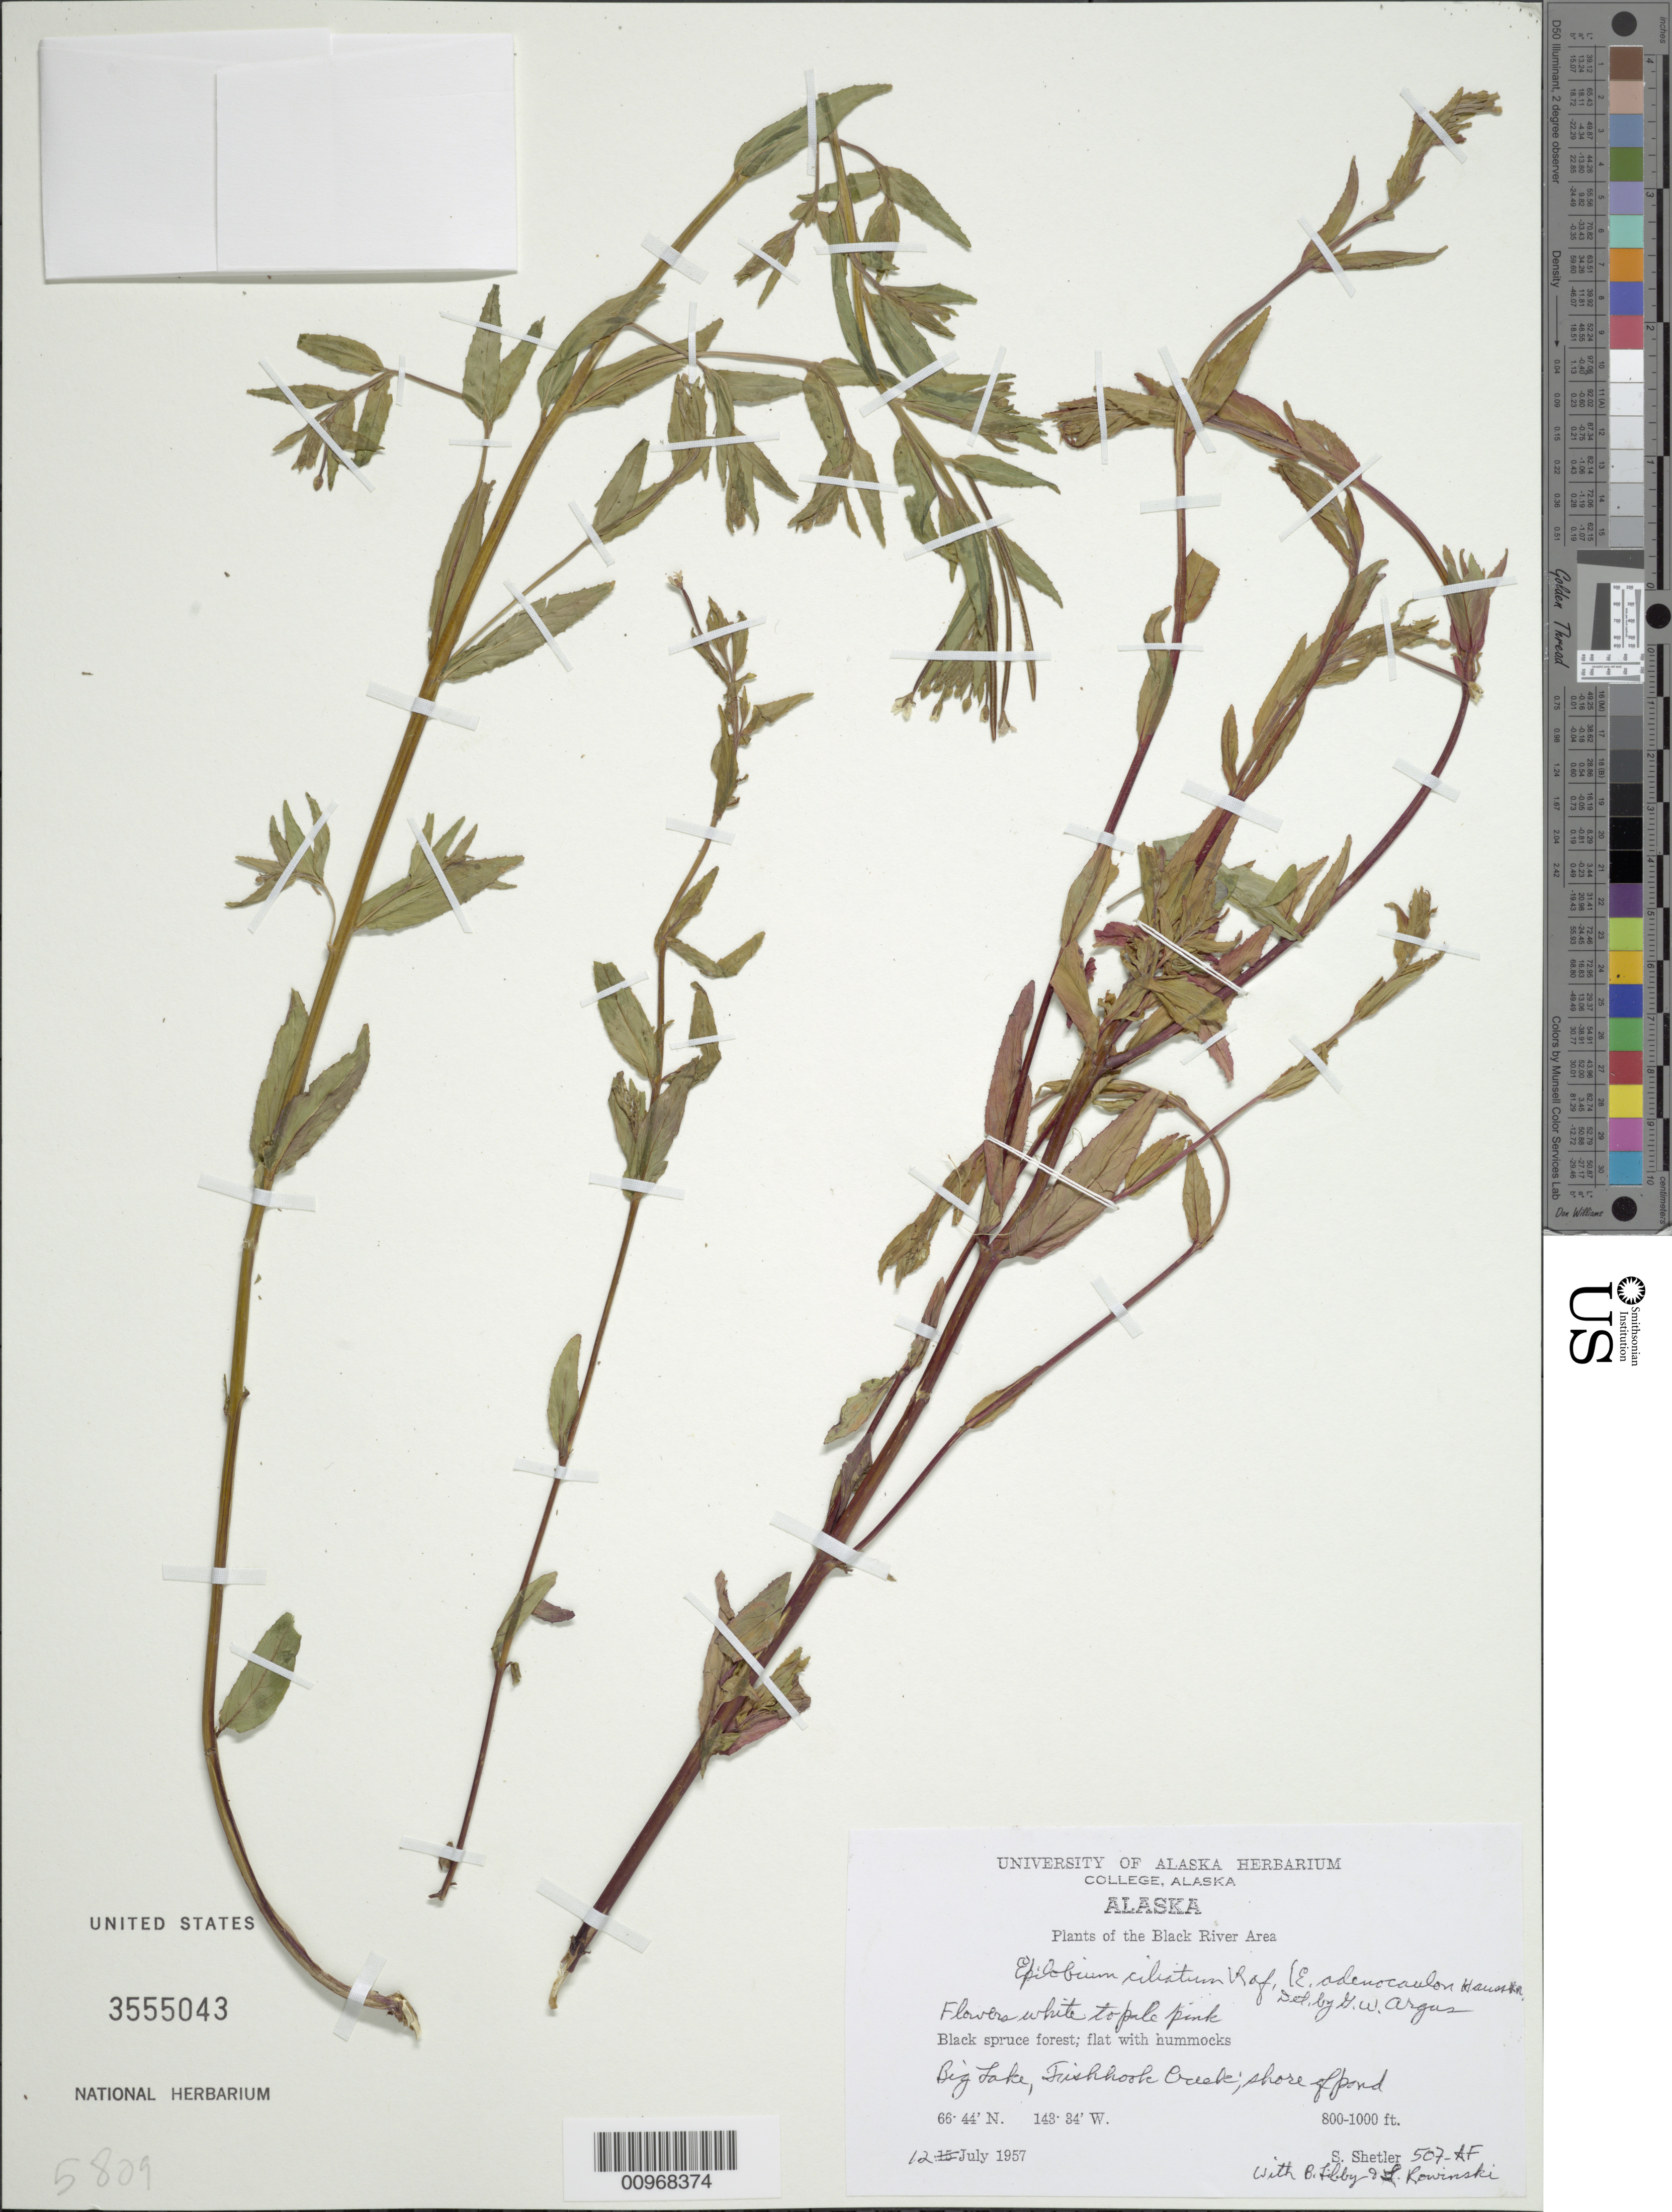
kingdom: Plantae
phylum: Tracheophyta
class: Magnoliopsida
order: Myrtales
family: Onagraceae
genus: Epilobium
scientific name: Epilobium ciliatum subsp. ciliatum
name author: Raf.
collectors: S. Shetler, B. Libby & L. Rowinski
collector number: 507-AF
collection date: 1957-07-12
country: United States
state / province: Alaska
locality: Black River Area, Black spruce forest, Bog Lake, Fishhook Creek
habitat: Black spruce forest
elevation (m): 244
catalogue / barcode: US 3555043